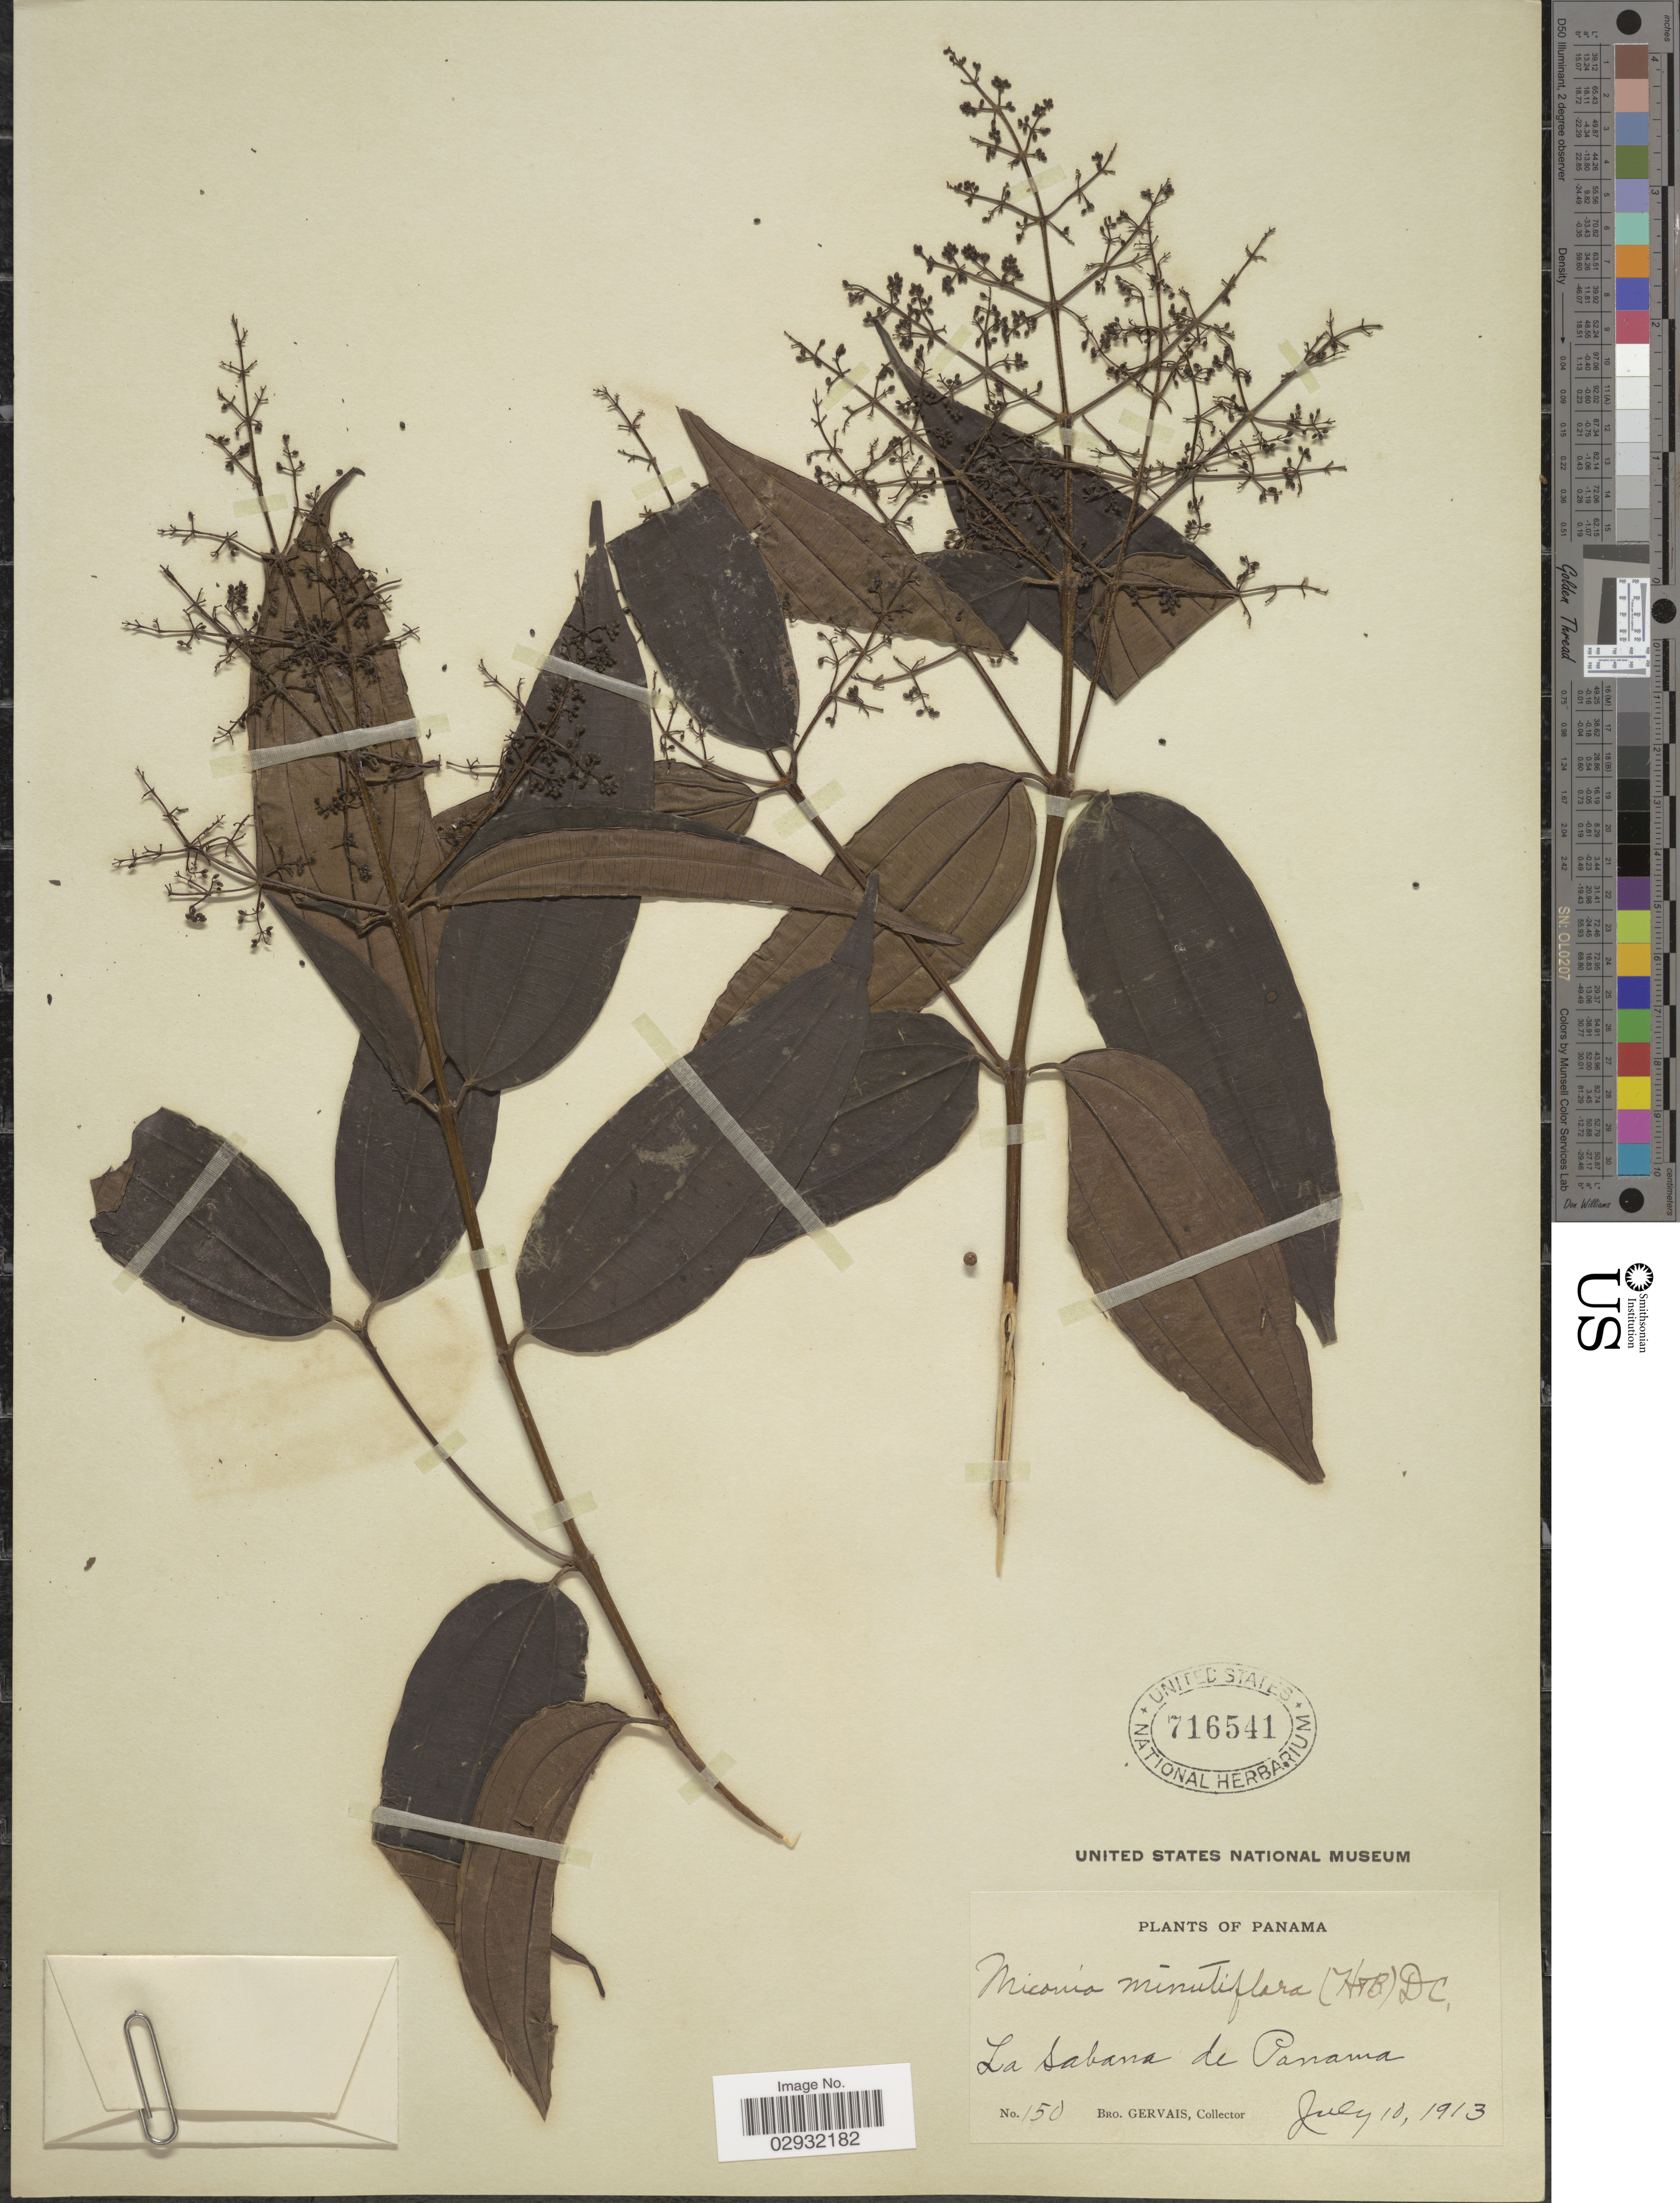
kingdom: Plantae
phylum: Tracheophyta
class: Magnoliopsida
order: Myrtales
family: Melastomataceae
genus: Miconia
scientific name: Miconia borealis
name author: Gleason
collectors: B. Gervais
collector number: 150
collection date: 1913-07-10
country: Panama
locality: La sabana de Panama.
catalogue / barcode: US 716541